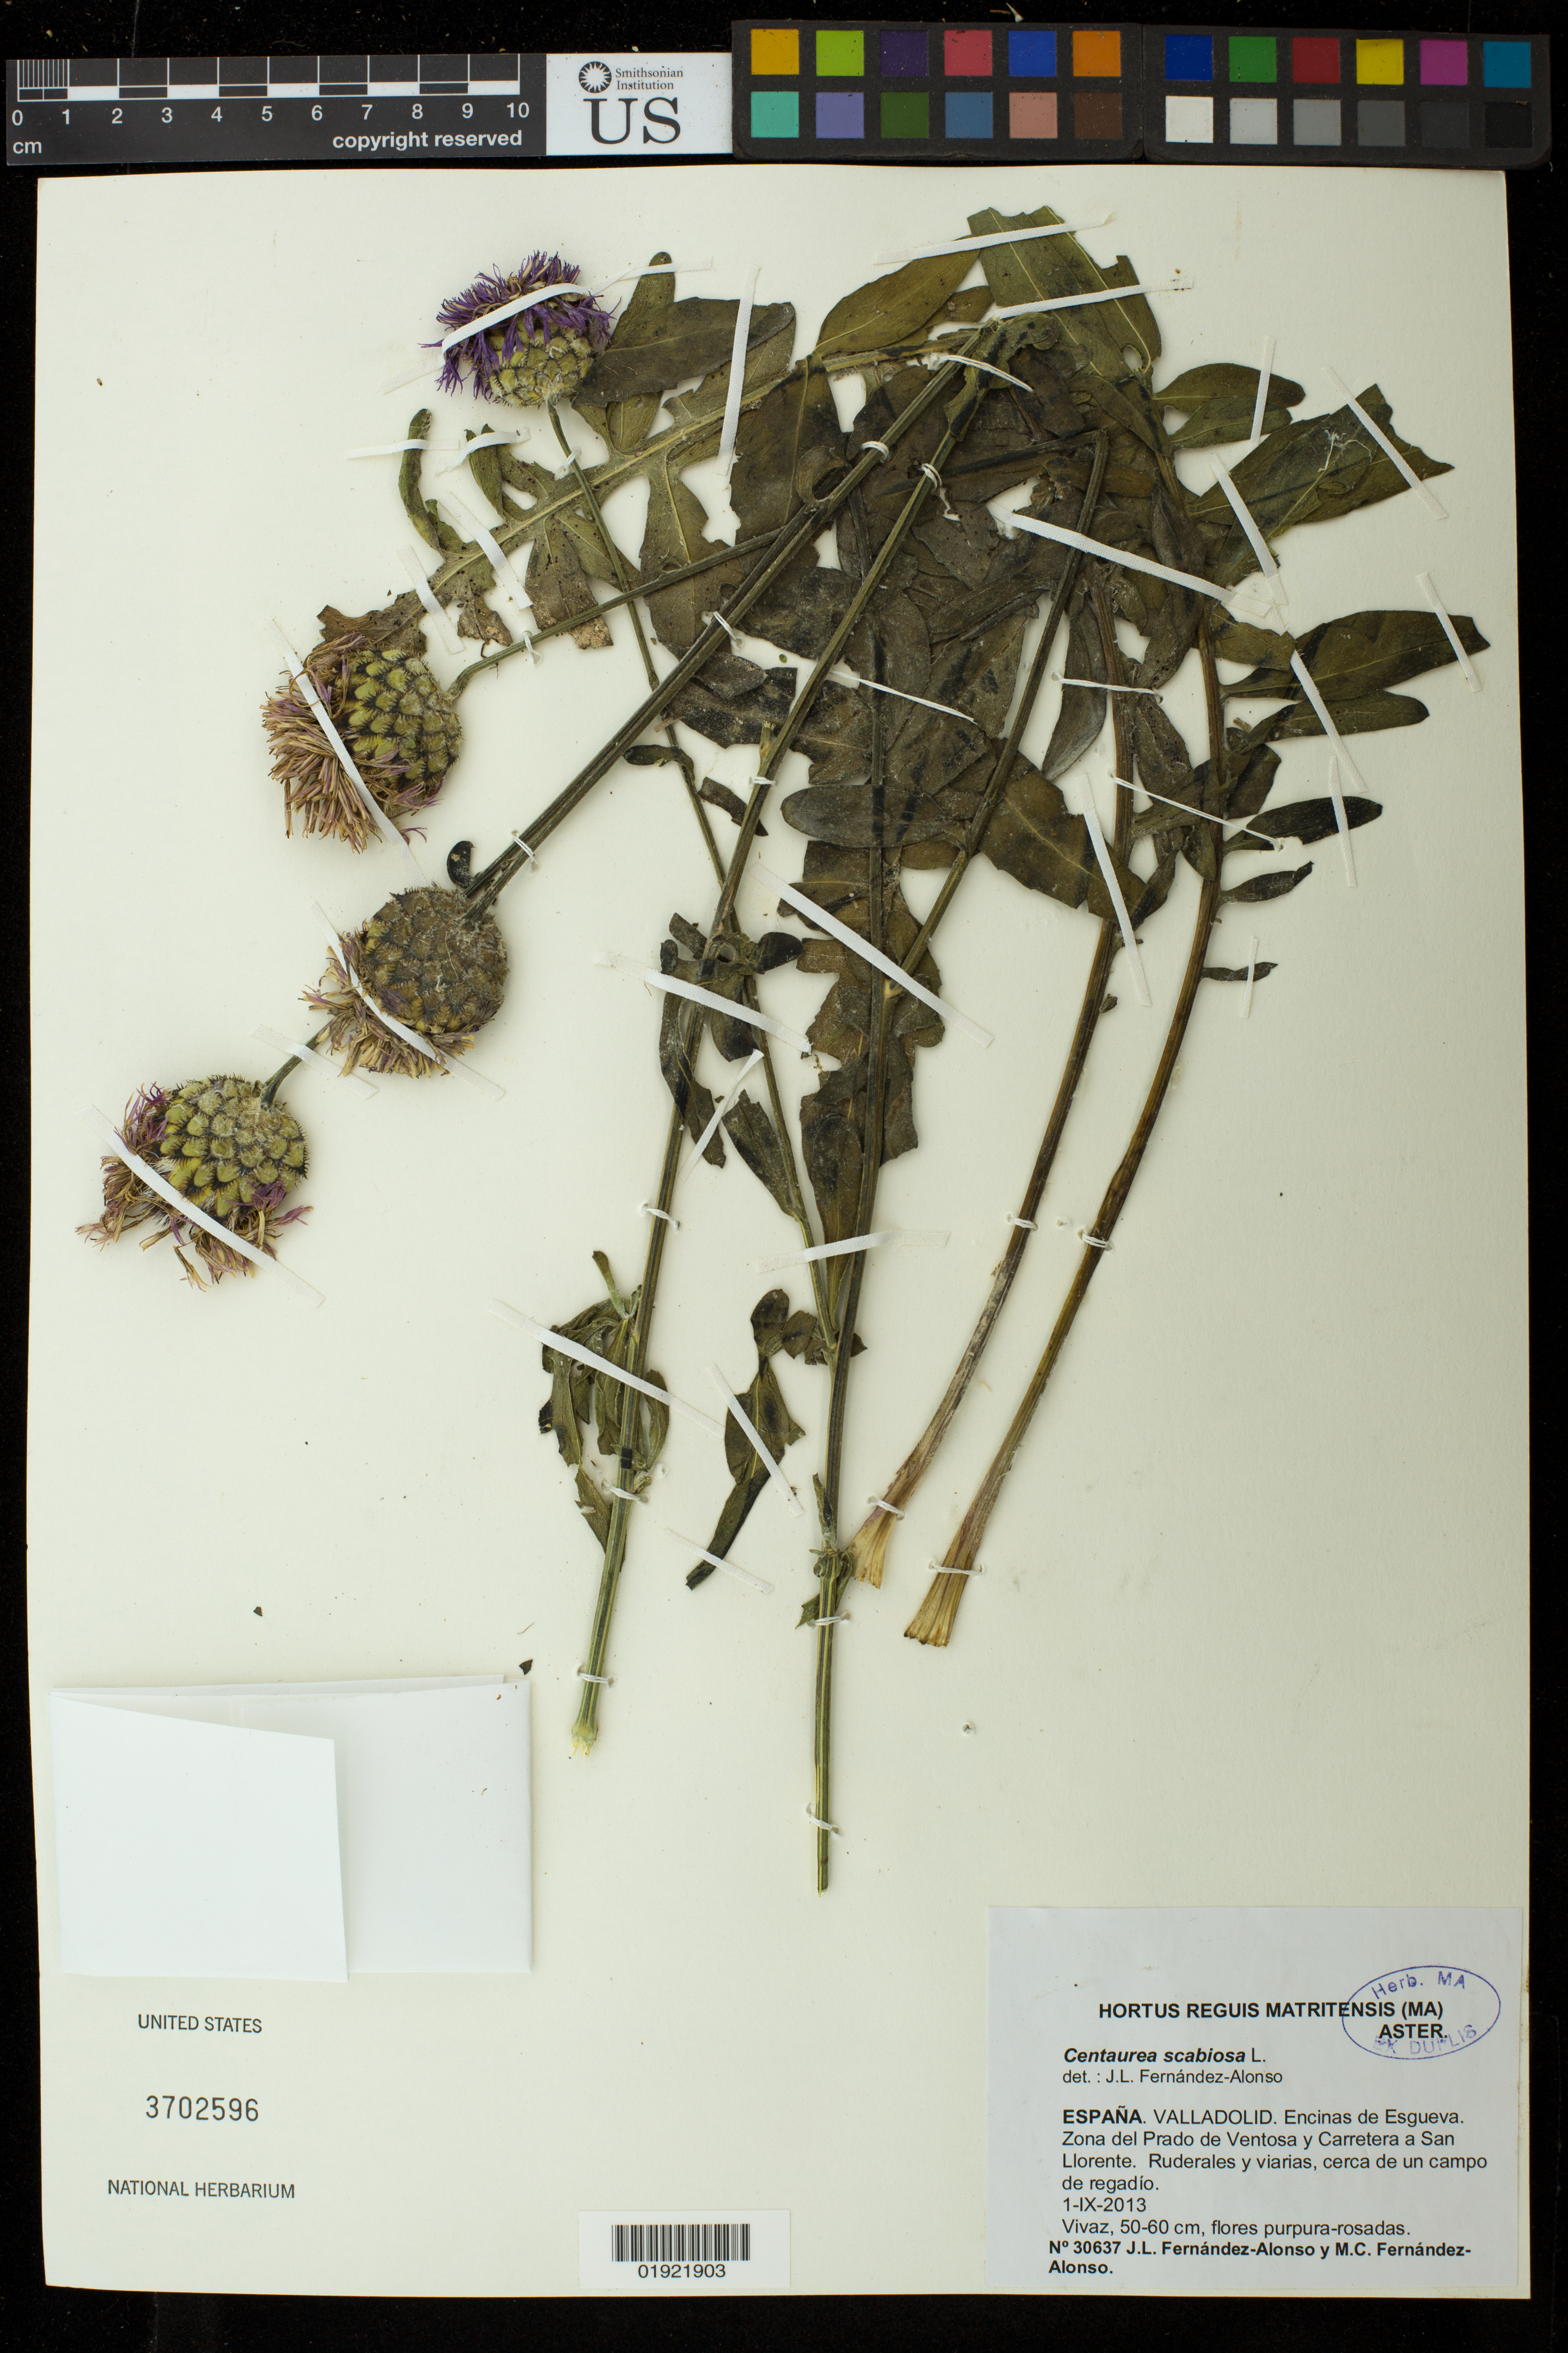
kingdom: Plantae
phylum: Tracheophyta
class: Magnoliopsida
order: Asterales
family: Asteraceae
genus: Centaurea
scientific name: Centaurea scabiosa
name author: L.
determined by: Fernández-Alonso, J. L.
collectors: J. L. Fernández-Alonso & M. Fernández-Alonso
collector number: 30637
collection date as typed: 1-IX-2013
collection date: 2013-09-01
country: Spain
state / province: Castilla y León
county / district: Valladolid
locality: Encinas de Esgueva. Zona del Prado de Ventosa y Carretera a San Llorente. Ruderales y viarias, cerca de un campo de regadio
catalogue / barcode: US 3702596